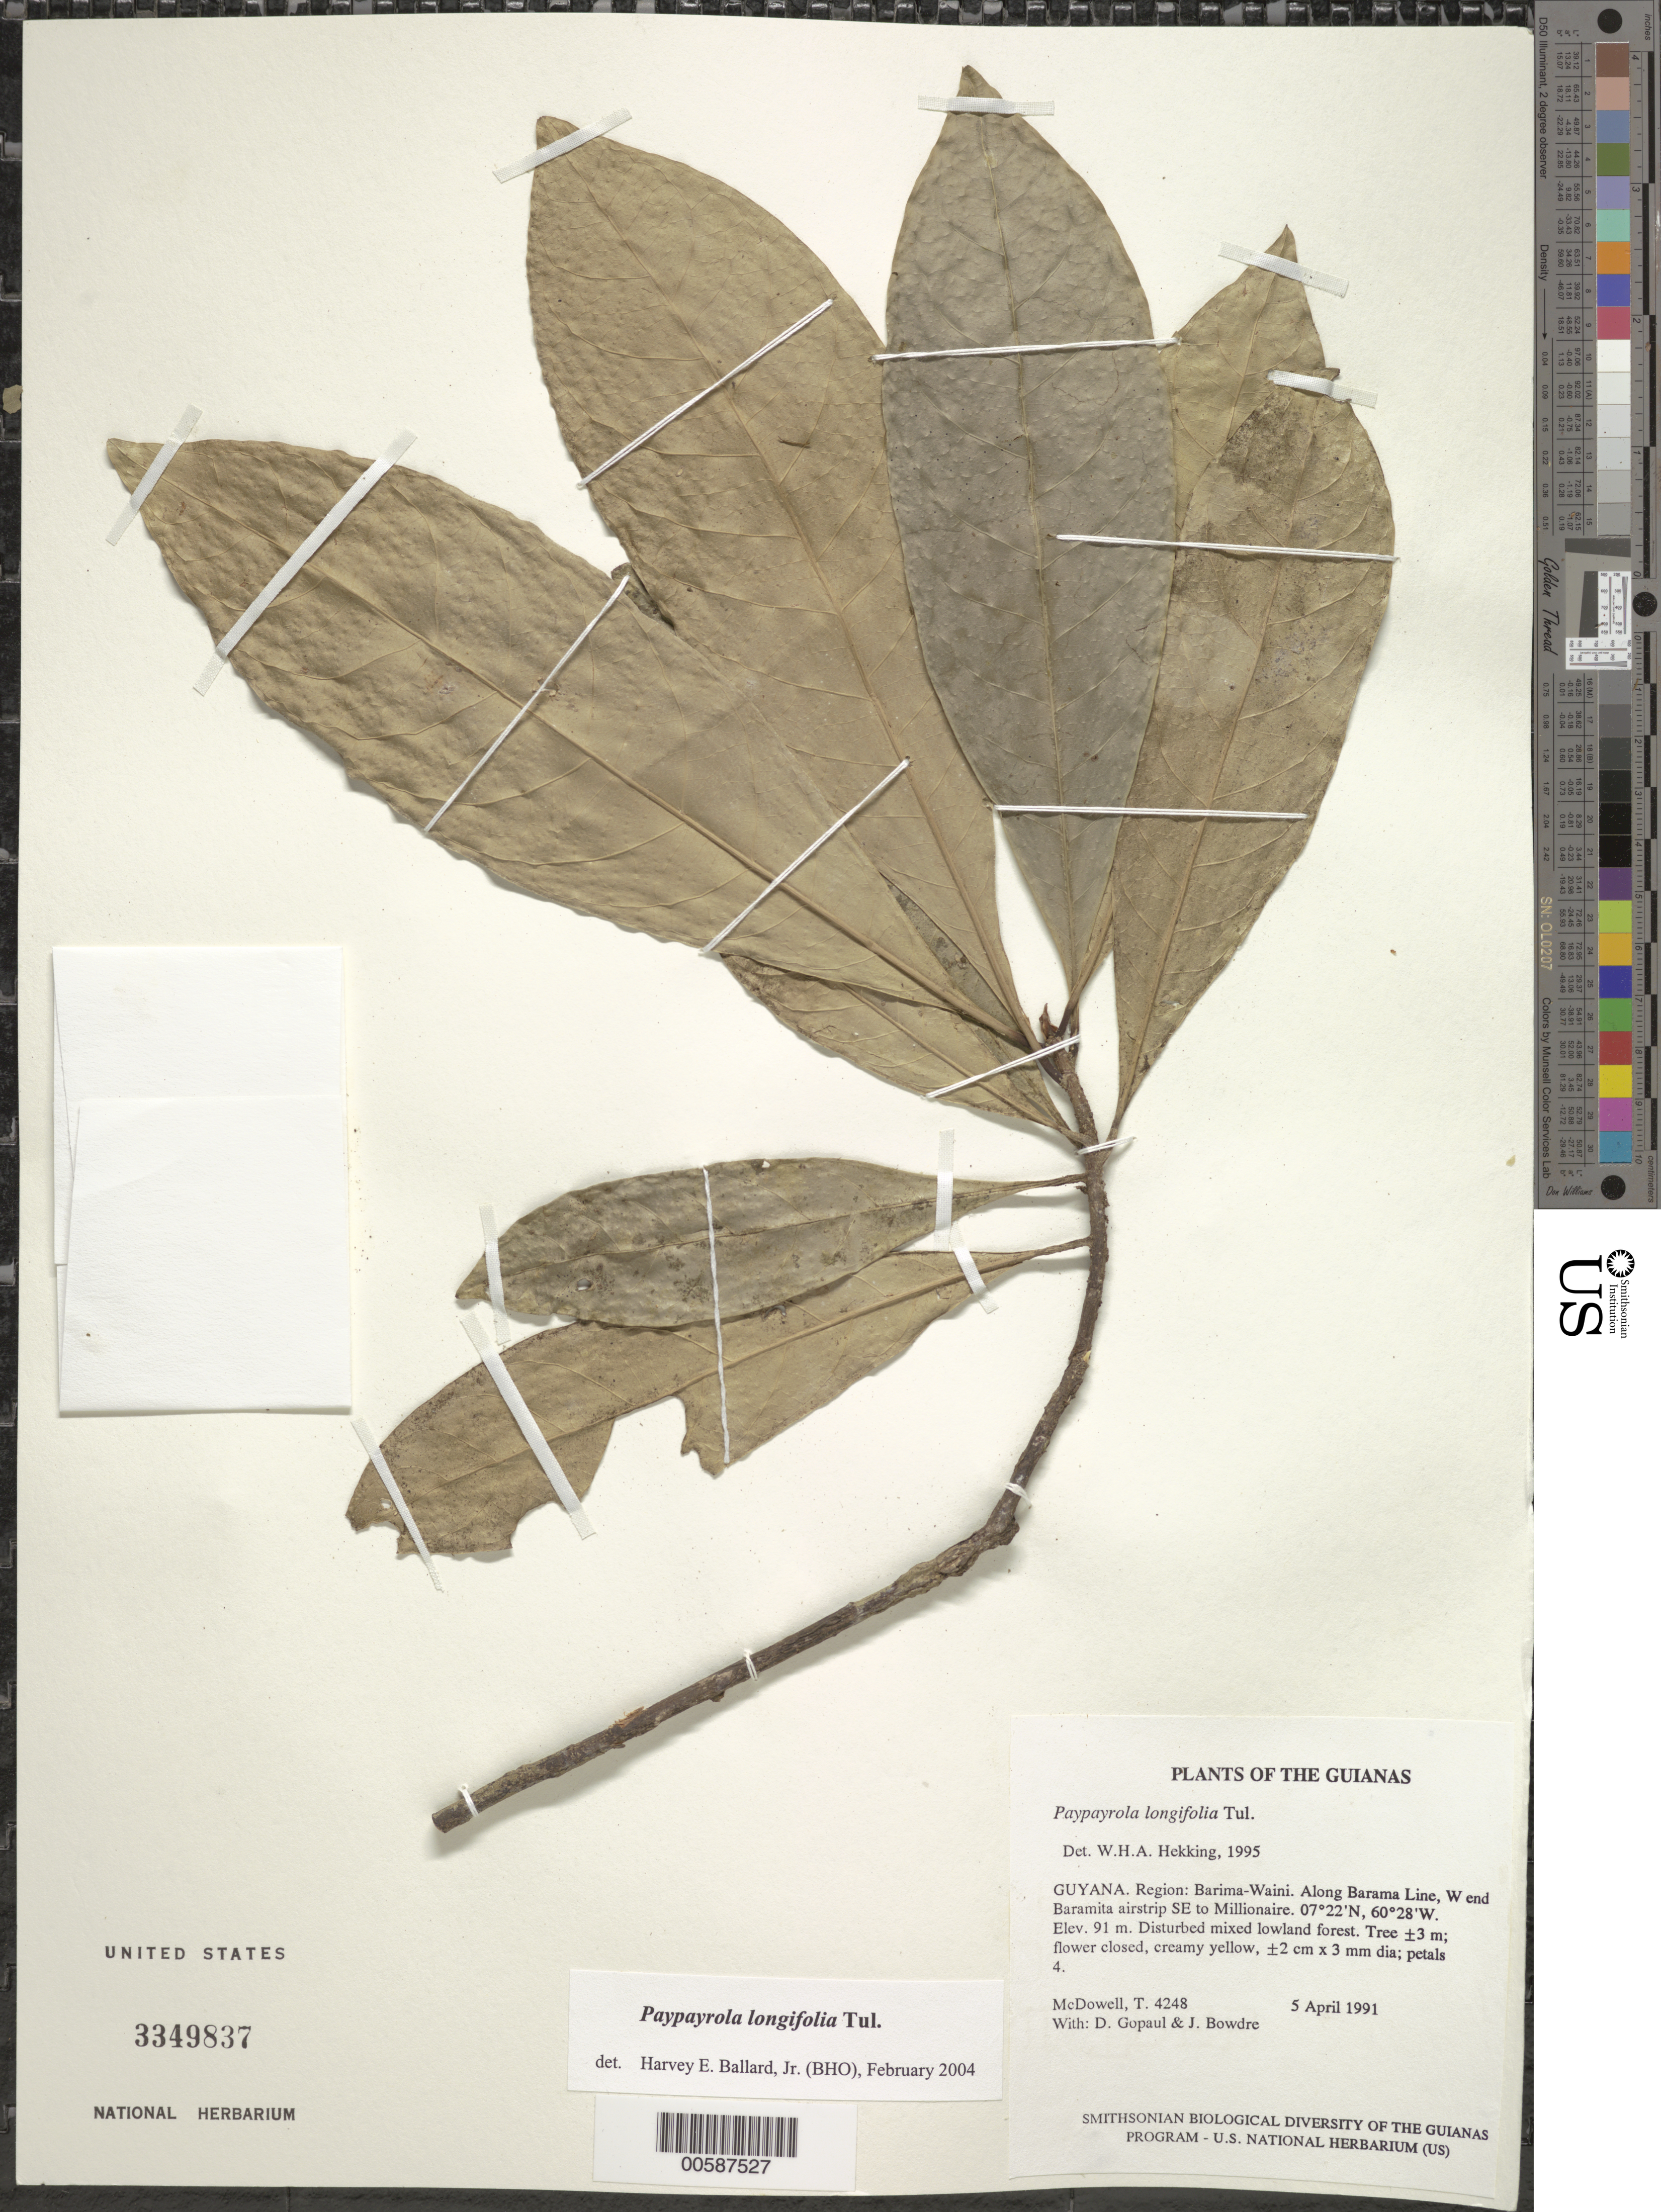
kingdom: Plantae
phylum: Tracheophyta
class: Magnoliopsida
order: Malpighiales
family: Violaceae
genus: Paypayrola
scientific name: Paypayrola longifolia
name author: Tul.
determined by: Ballard, Harvey E.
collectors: T. McDowell, D. Gopaul & J. Bowdre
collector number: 4248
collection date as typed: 5 April 1991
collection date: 1991-04-05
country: Guyana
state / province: Barima-Waini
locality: Along Barama Line, W end Baramita airstrip SE to Millionaire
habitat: Disturbed mixed lowland forest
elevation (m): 91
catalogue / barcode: US 3349837